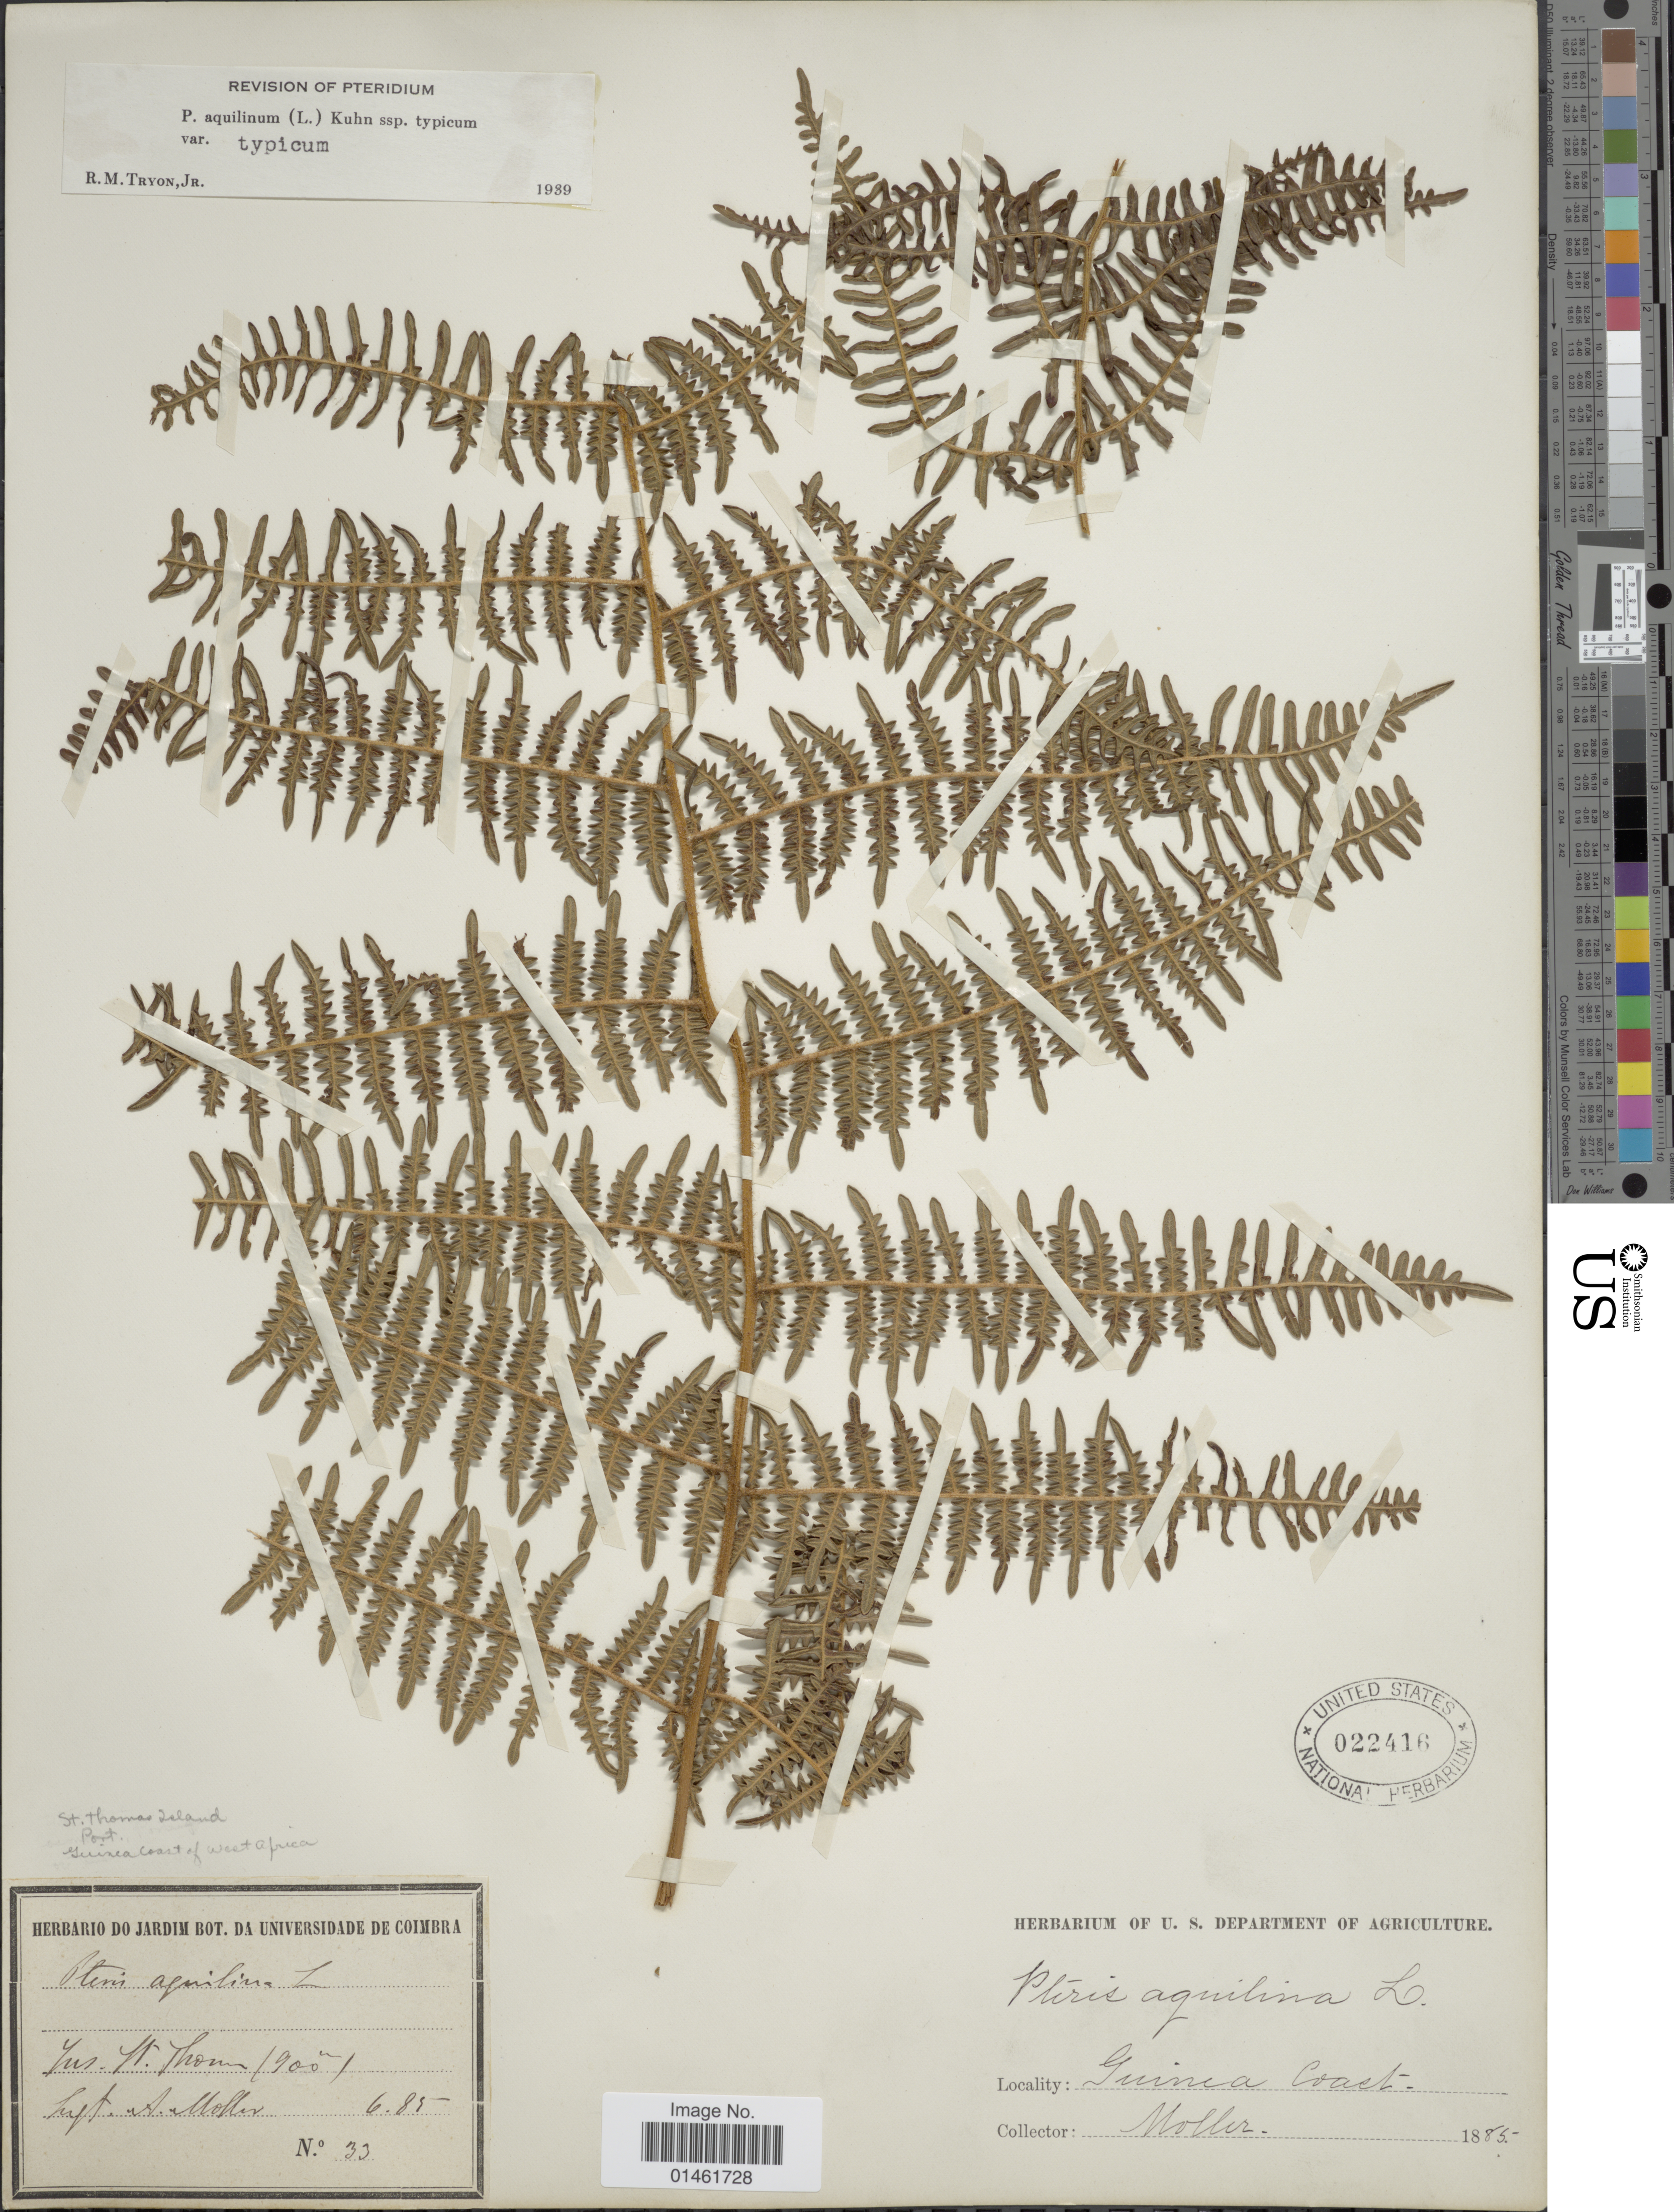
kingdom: Plantae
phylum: Tracheophyta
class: Polypodiopsida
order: Polypodiales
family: Dennstaedtiaceae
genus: Pteridium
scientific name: Pteridium aquilinum var. typicum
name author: R.M. Tryon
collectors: A. Moller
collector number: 33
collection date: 1885-06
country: São Tomé and Principe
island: São Tomé Island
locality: Guinea Coast, Jus. St. Thoms [interpreted]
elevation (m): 900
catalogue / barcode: US 22416